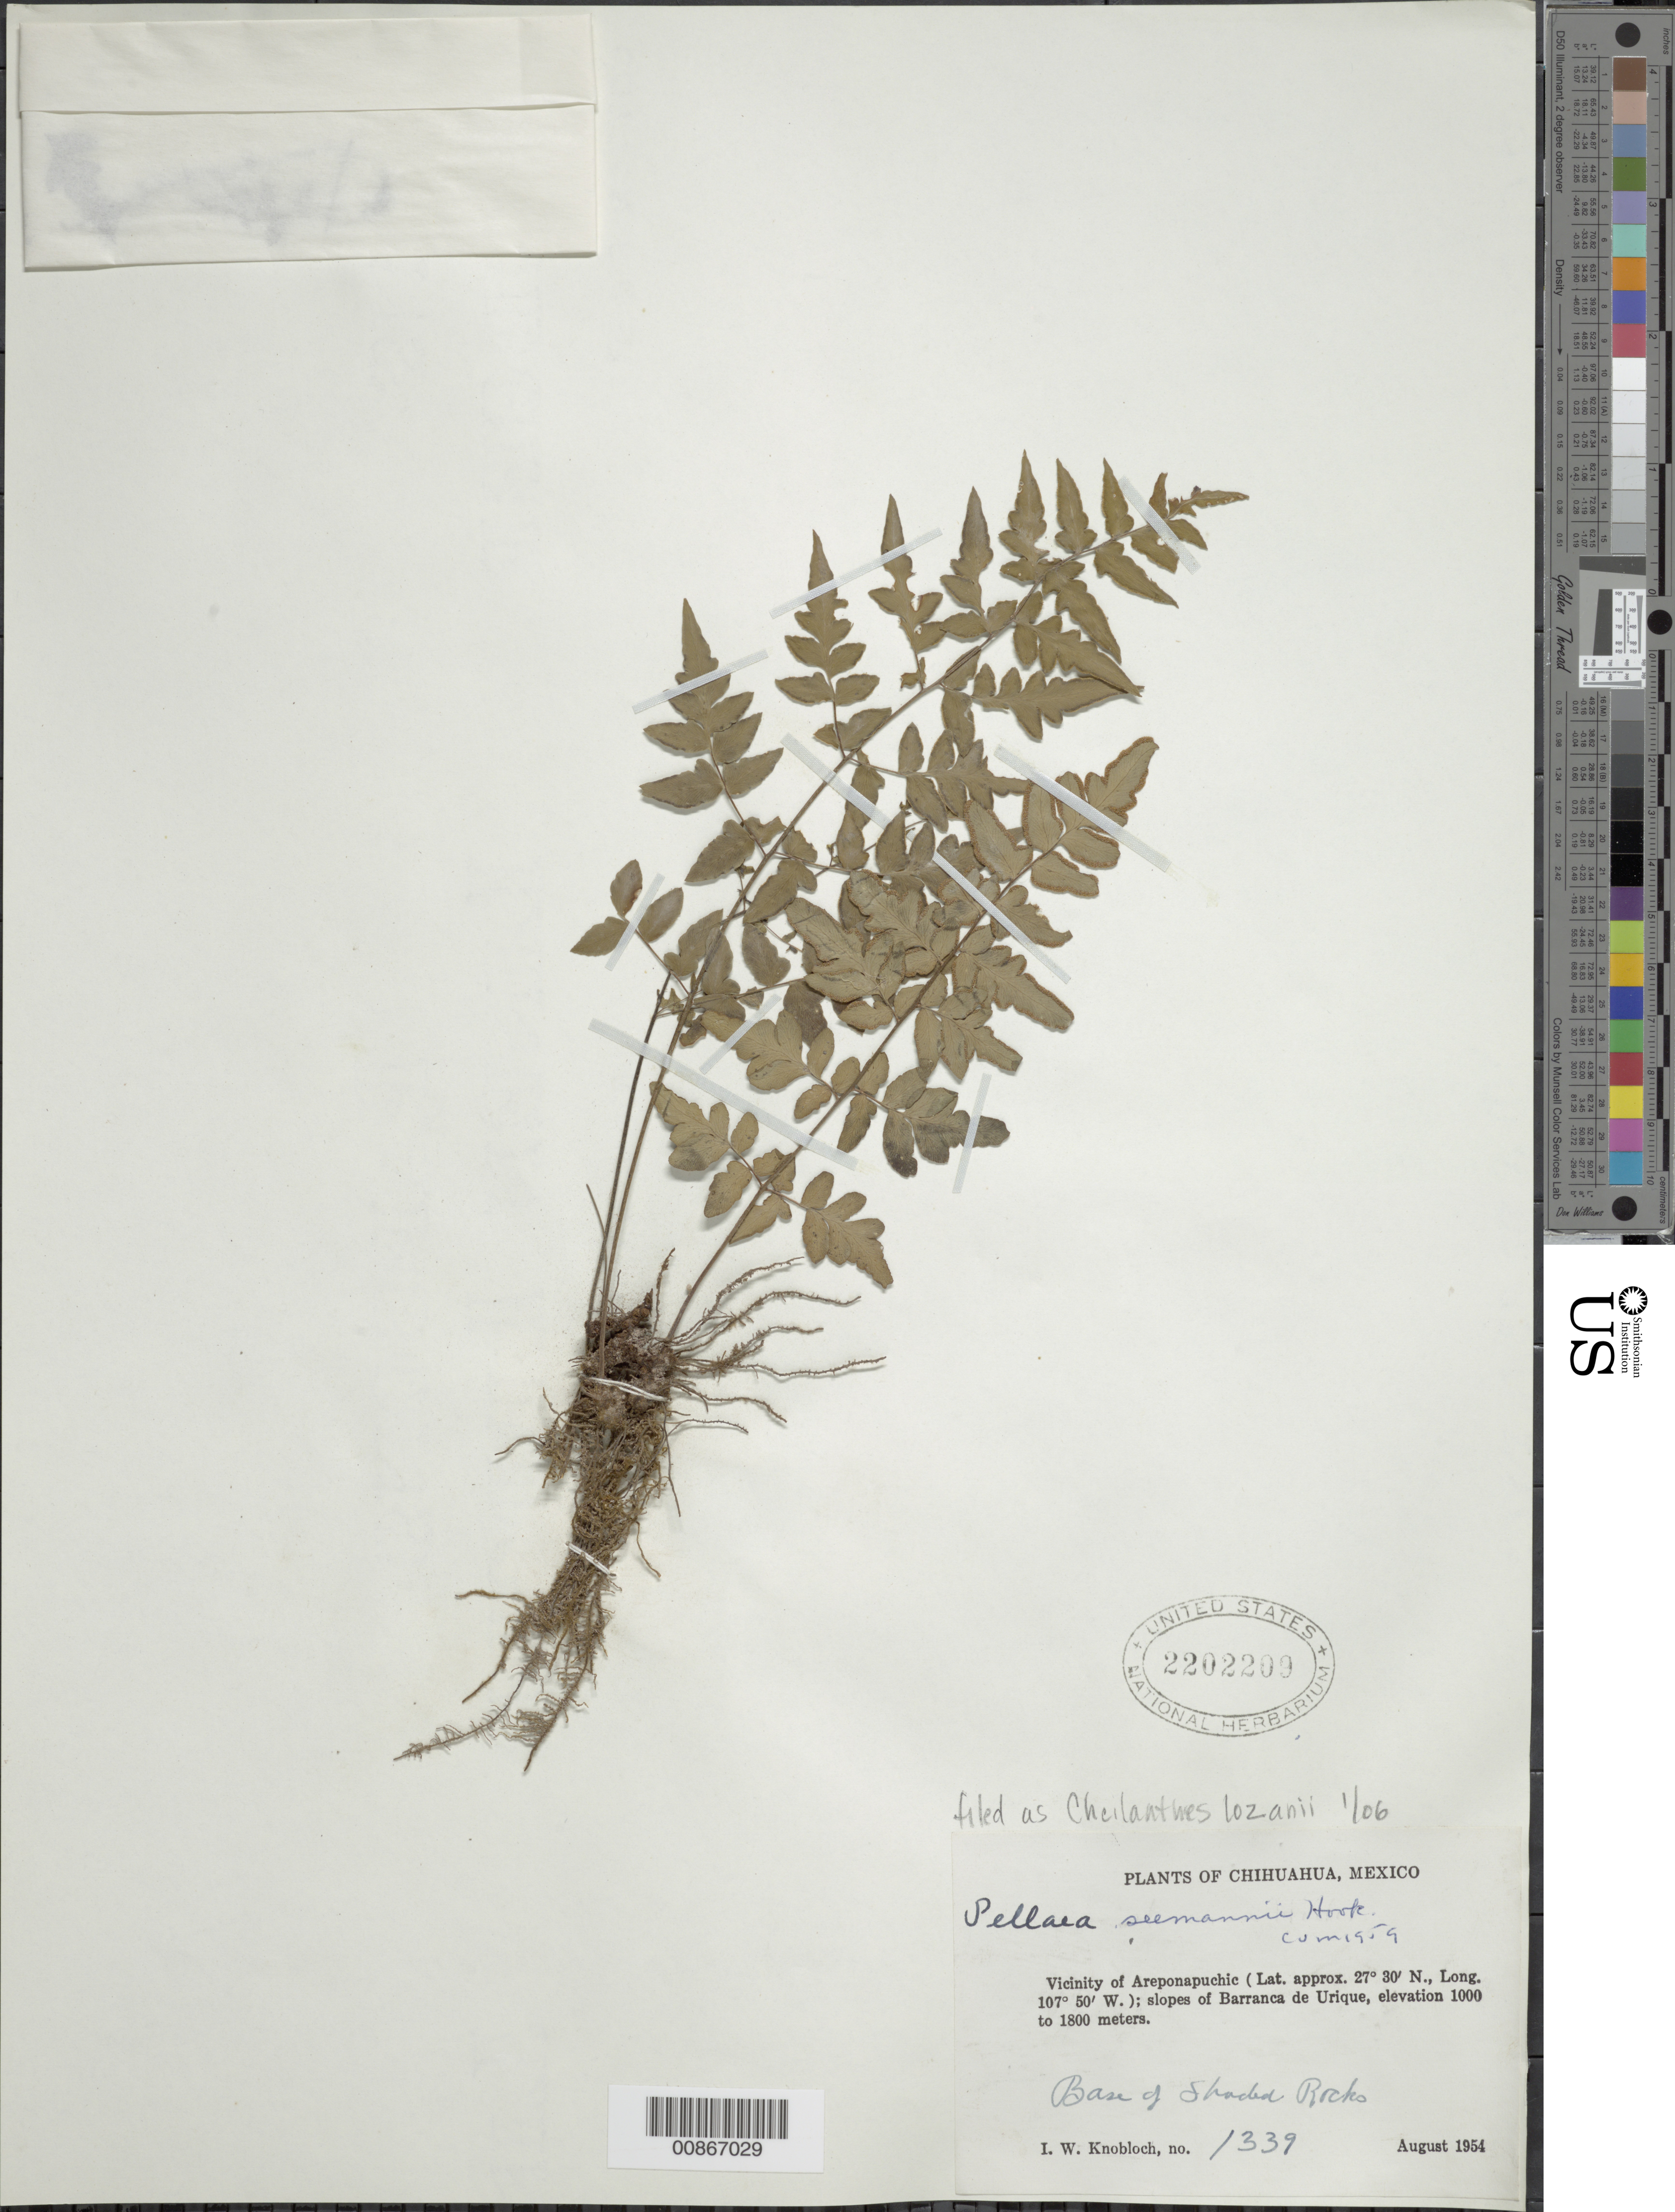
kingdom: Plantae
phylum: Tracheophyta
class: Polypodiopsida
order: Polypodiales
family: Pteridaceae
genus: Cheilanthes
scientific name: Cheilanthes lozanii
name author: (Maxon) R.M. Tryon & A.F. Tryon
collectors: I. W. Knobloch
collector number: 1339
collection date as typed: Aug 1954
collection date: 1954-08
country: Mexico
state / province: Chihuahua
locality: Vicinity of Areponapuchic; slopes of Barranca de Urique.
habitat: Base of shaded rocks.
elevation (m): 1800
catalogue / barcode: US 2202209